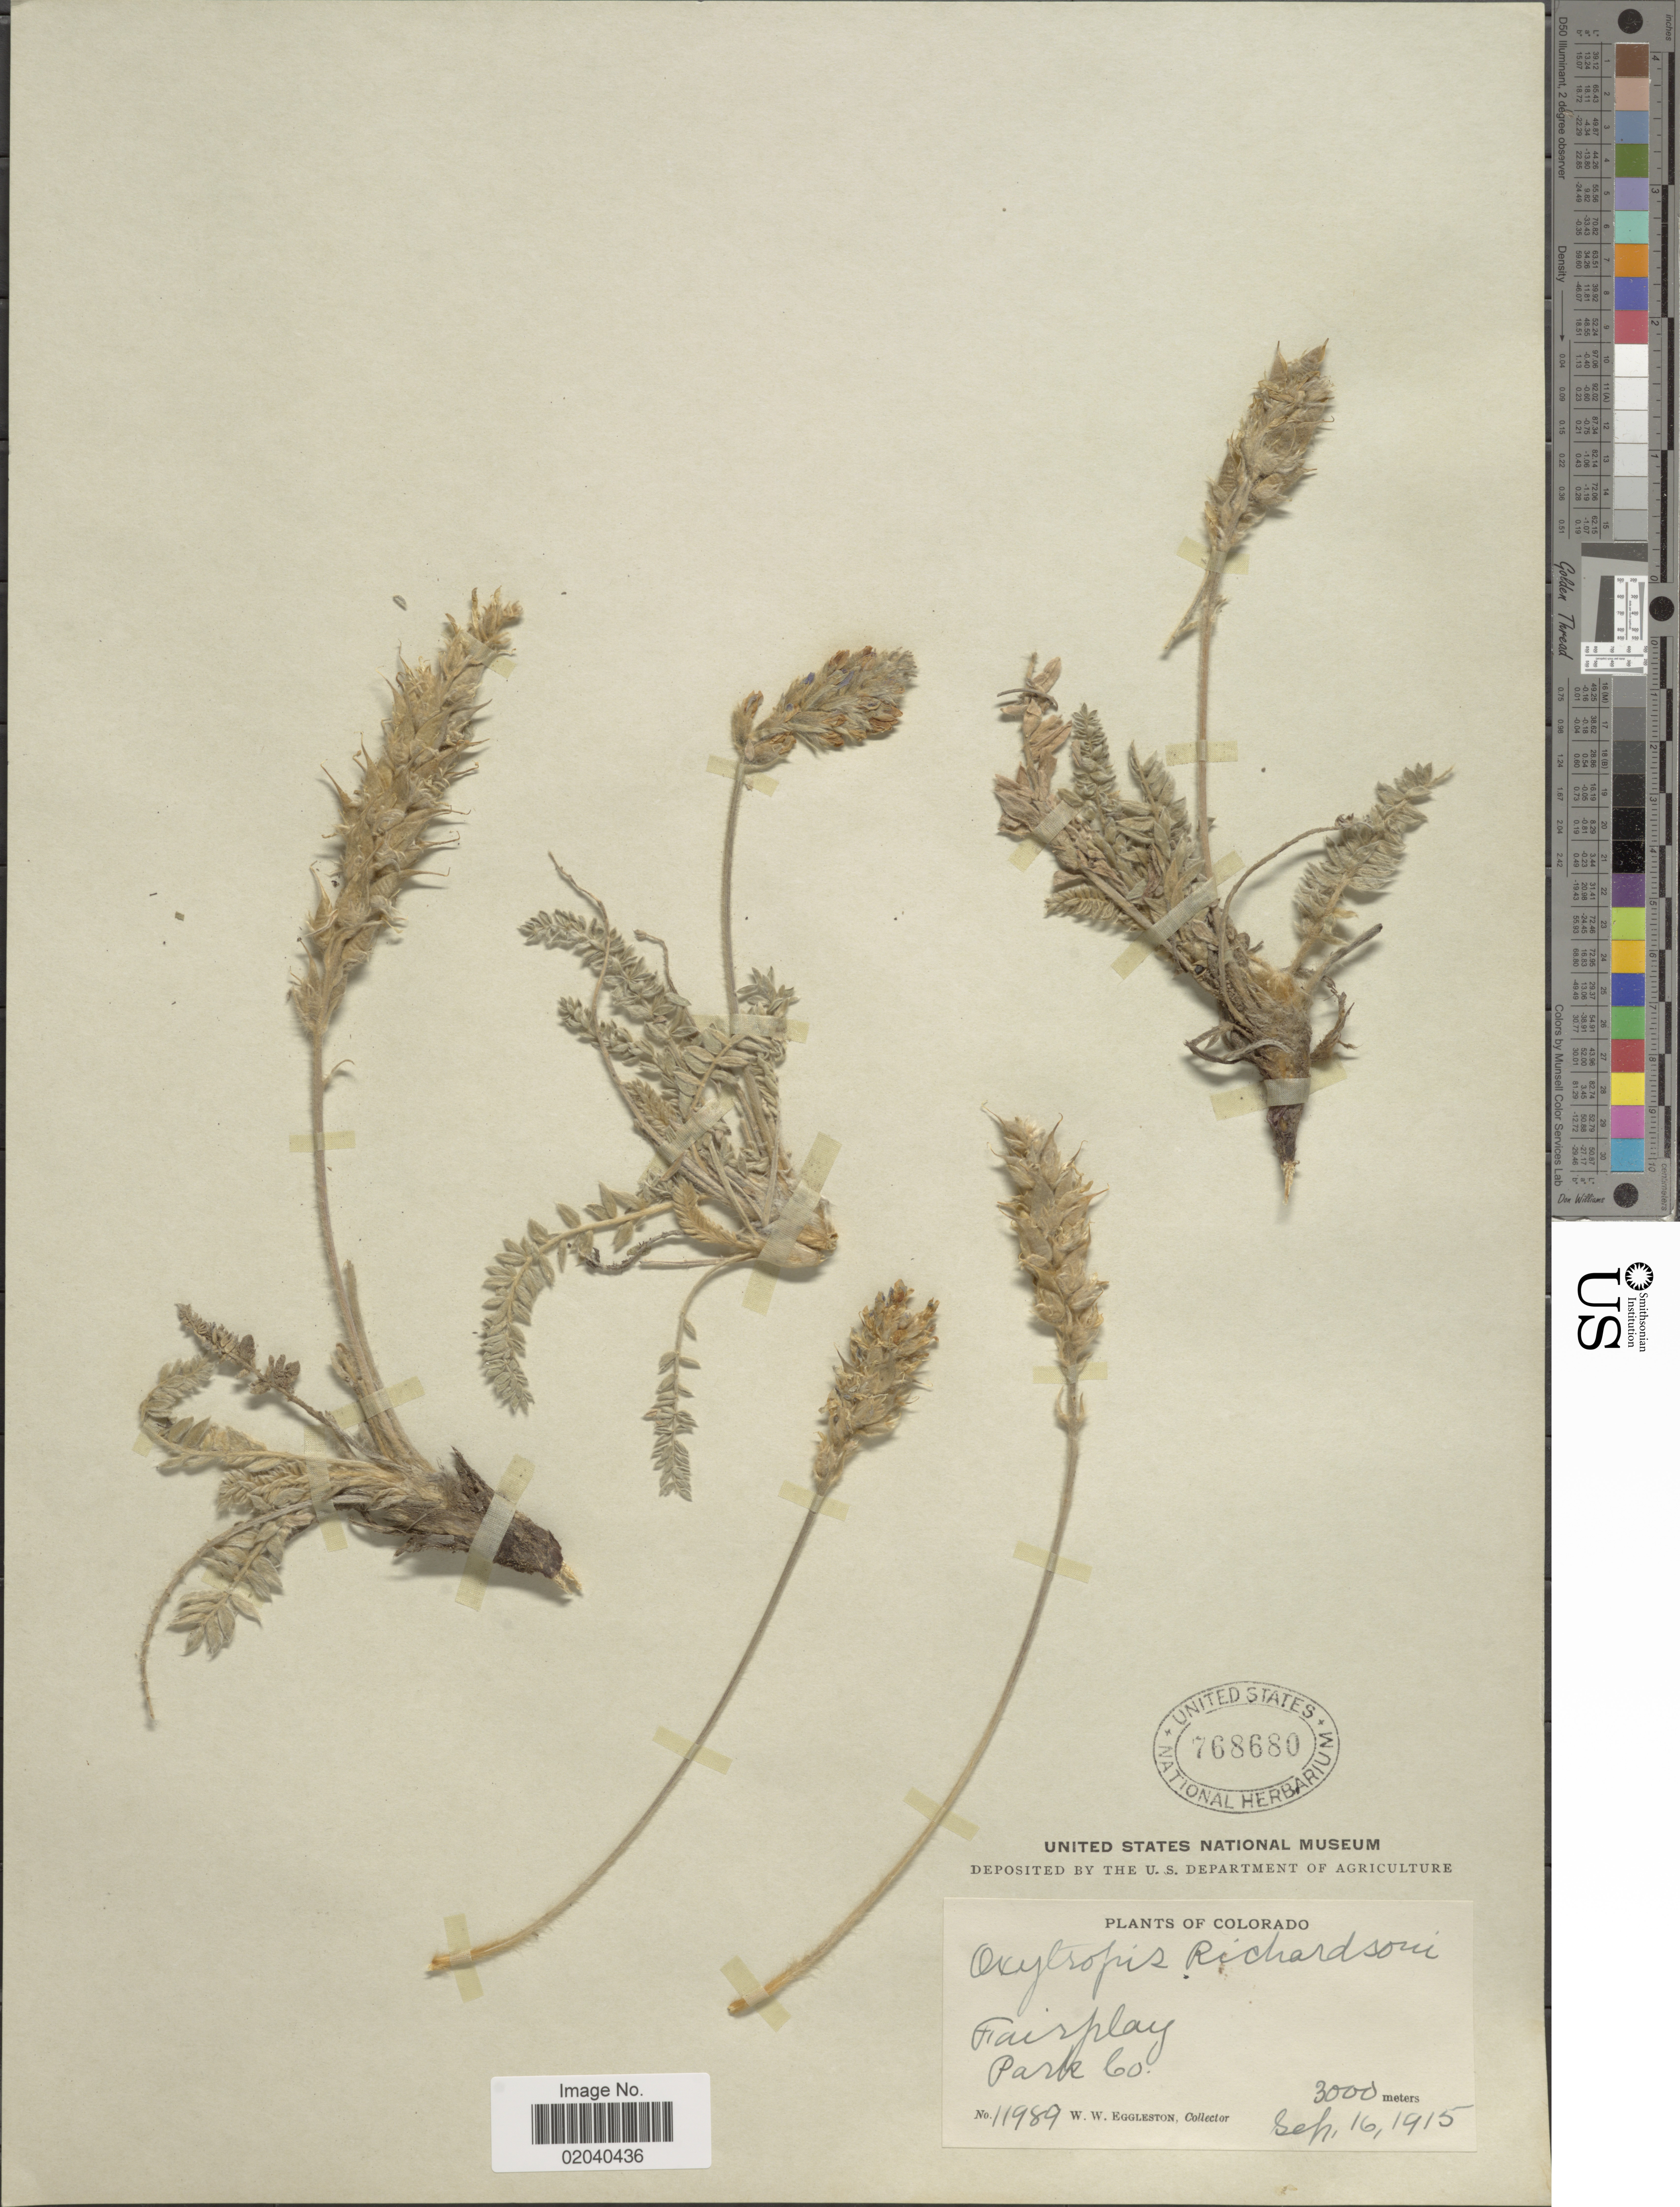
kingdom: Plantae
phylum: Tracheophyta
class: Magnoliopsida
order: Fabales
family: Fabaceae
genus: Oxytropis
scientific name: Oxytropis splendens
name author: Douglas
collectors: W. W. Eggleston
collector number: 11989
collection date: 1915-09-16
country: United States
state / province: Colorado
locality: Fairplay. Park Co.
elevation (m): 3000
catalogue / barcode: US 768680